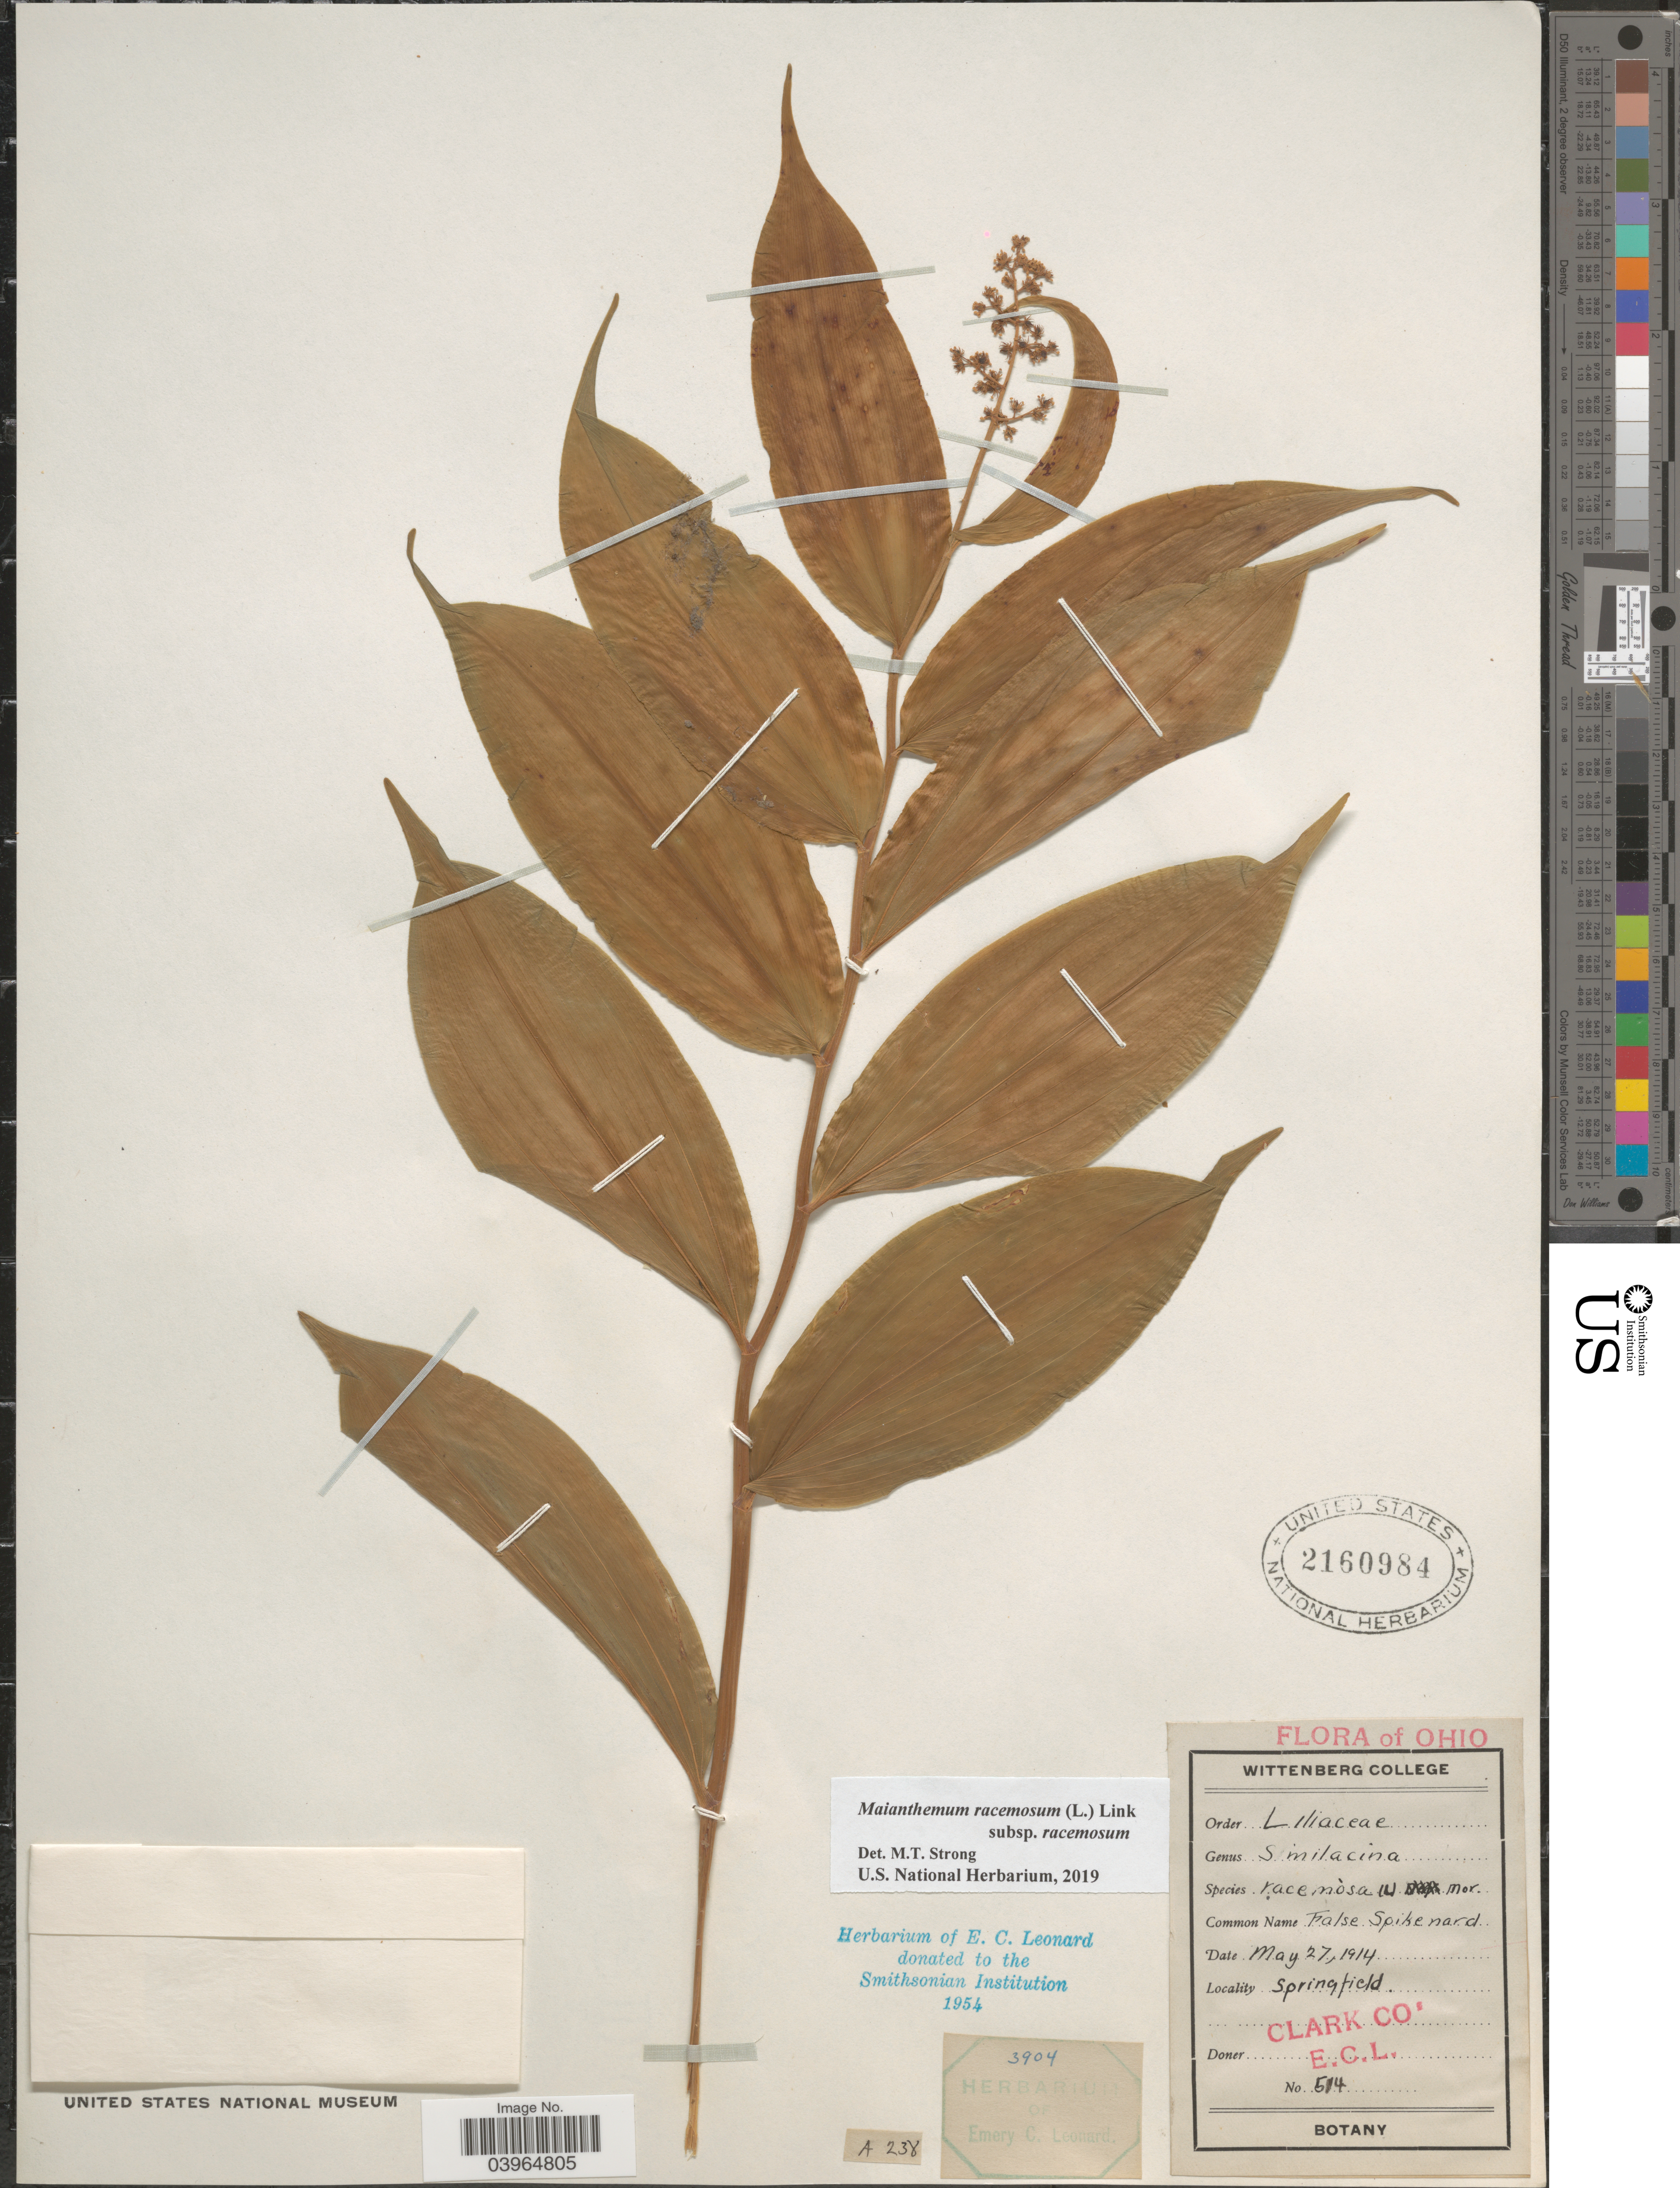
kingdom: Plantae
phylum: Tracheophyta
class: Liliopsida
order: Asparagales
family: Asparagaceae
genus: Maianthemum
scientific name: Maianthemum racemosum subsp. racemosum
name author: (L.) Link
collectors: E. C. Leonard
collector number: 514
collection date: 1914-05-27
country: United States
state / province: Ohio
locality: Springfield. Clark Co.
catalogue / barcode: US 2160984